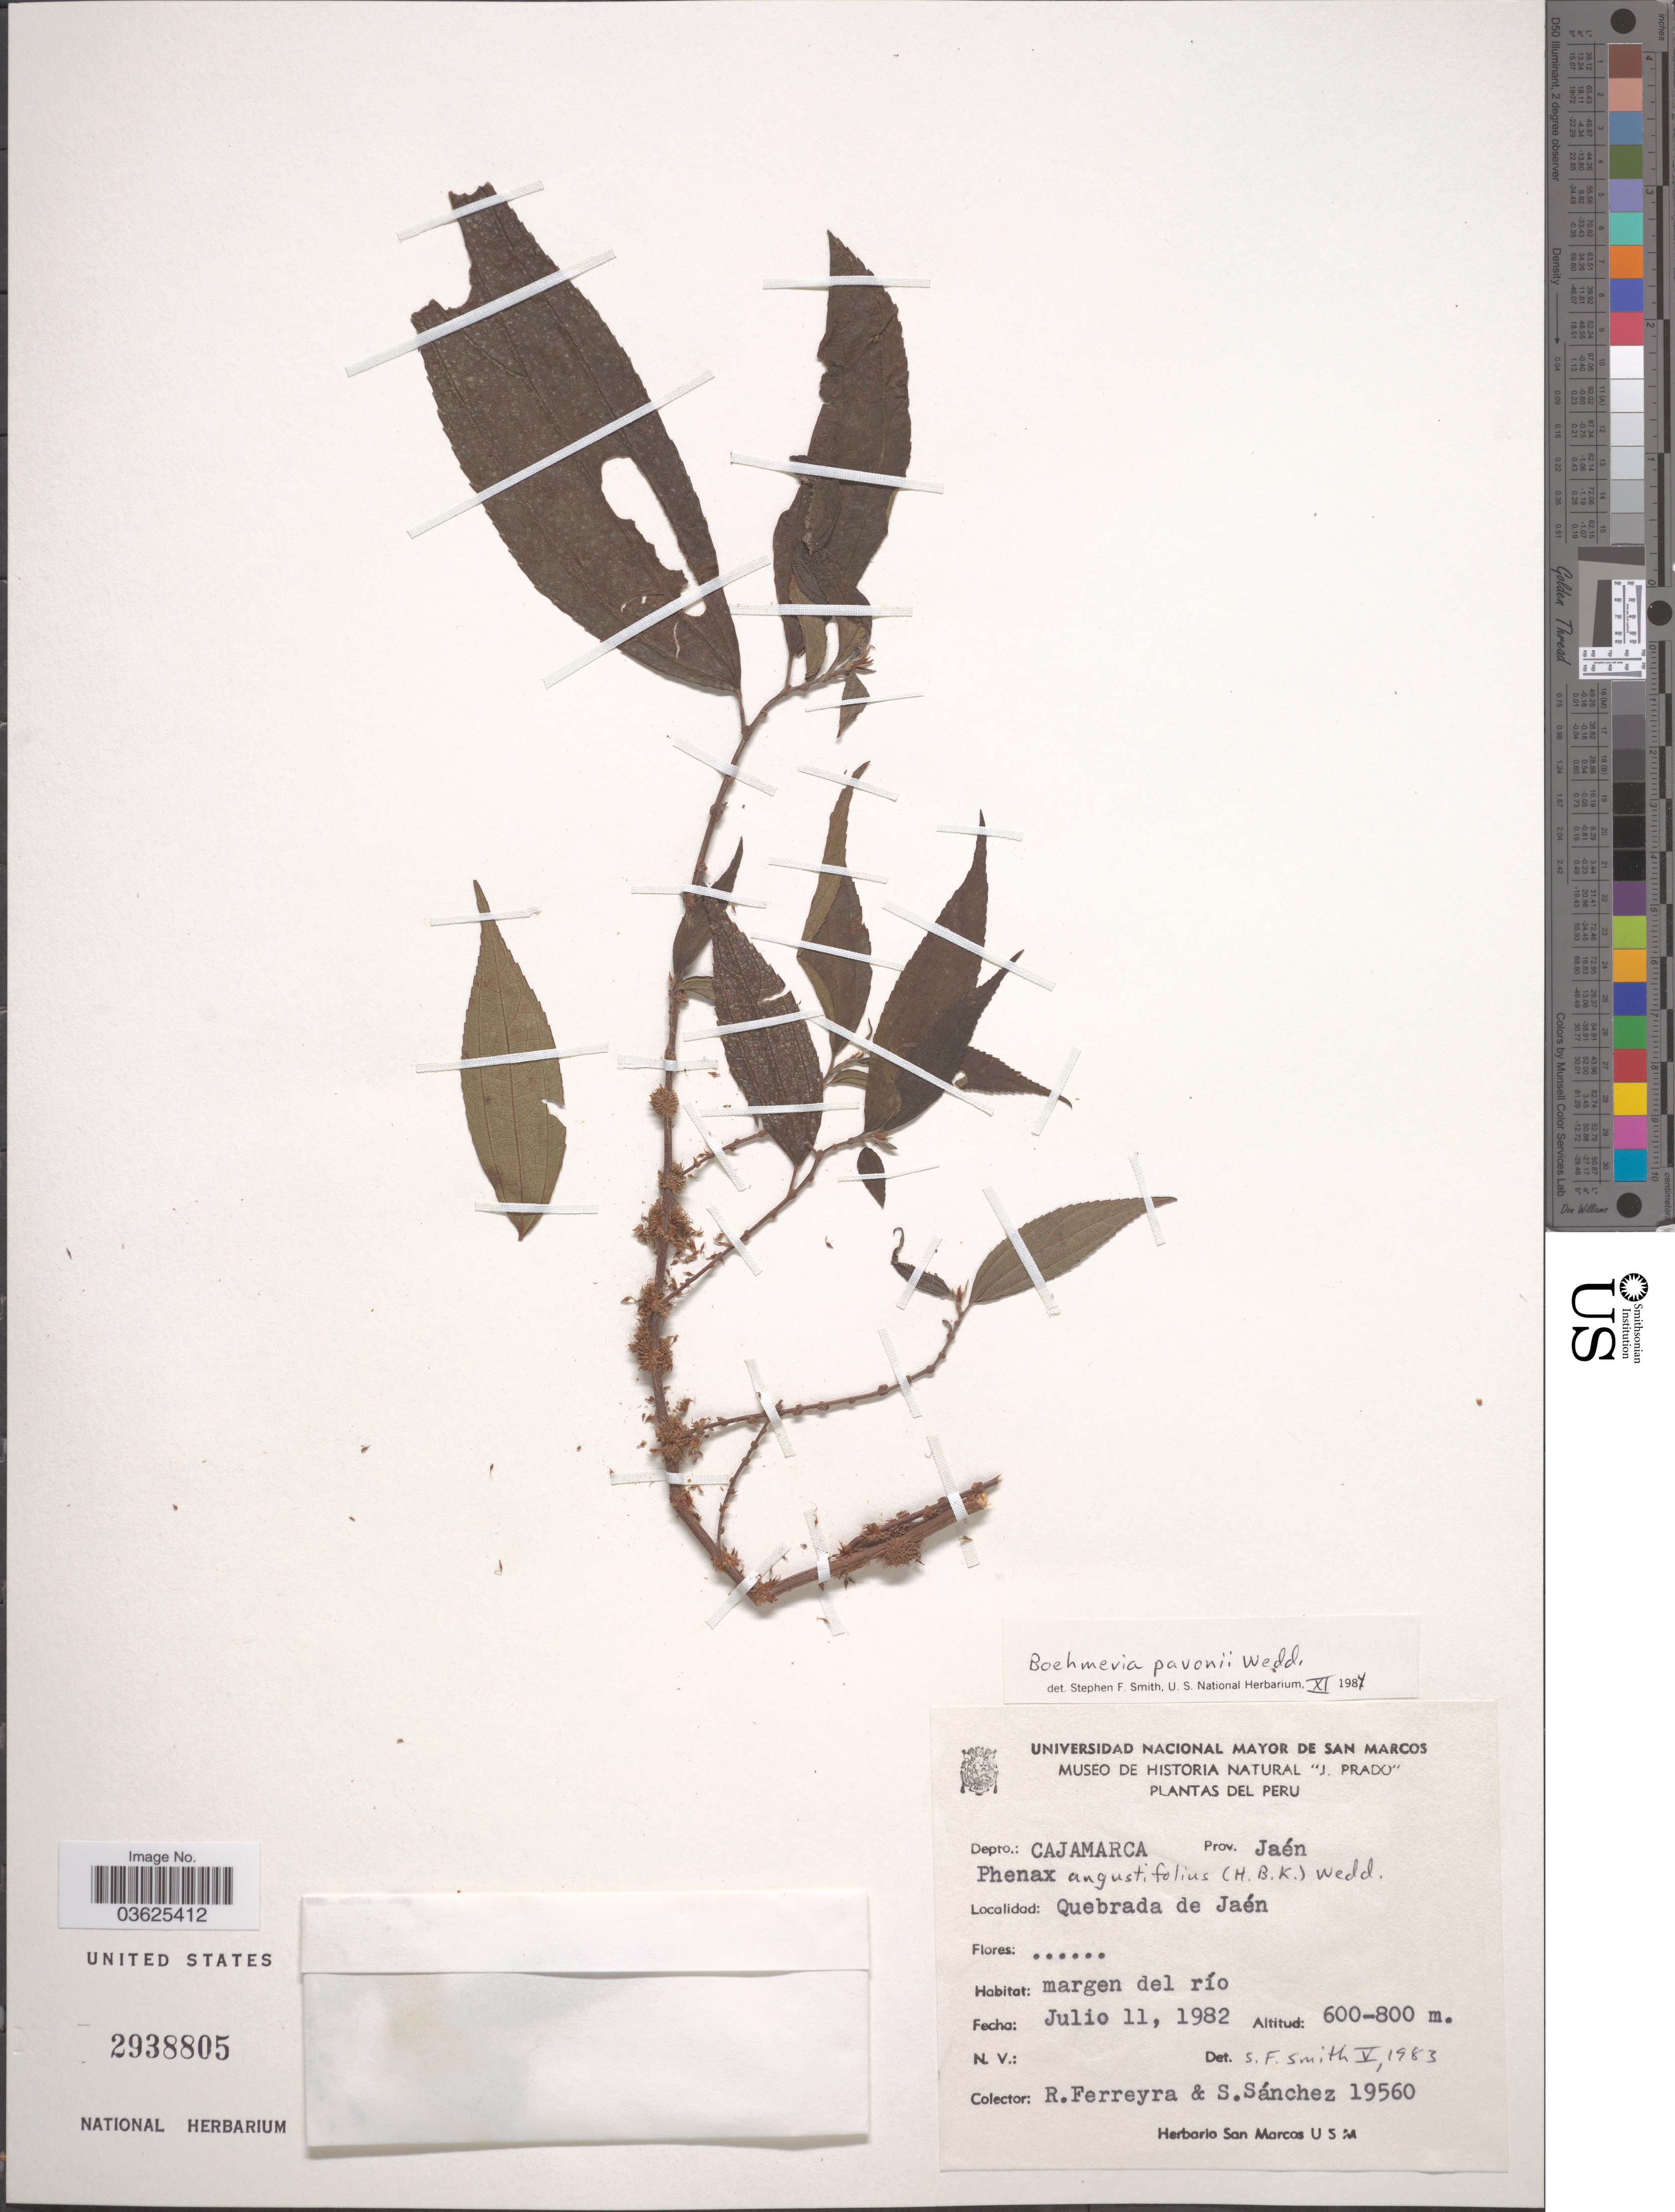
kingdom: Plantae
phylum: Tracheophyta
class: Magnoliopsida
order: Rosales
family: Urticaceae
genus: Boehmeria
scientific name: Boehmeria pavonii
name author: Wedd.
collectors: R. A. Ferreyra & S. Sanchez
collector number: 19560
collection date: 1982-07-11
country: Peru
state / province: Cajamarca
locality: Depto.: Cajamarca. Prov. Jaén. Quebrada de Jaén.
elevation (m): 600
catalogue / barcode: US 2938805